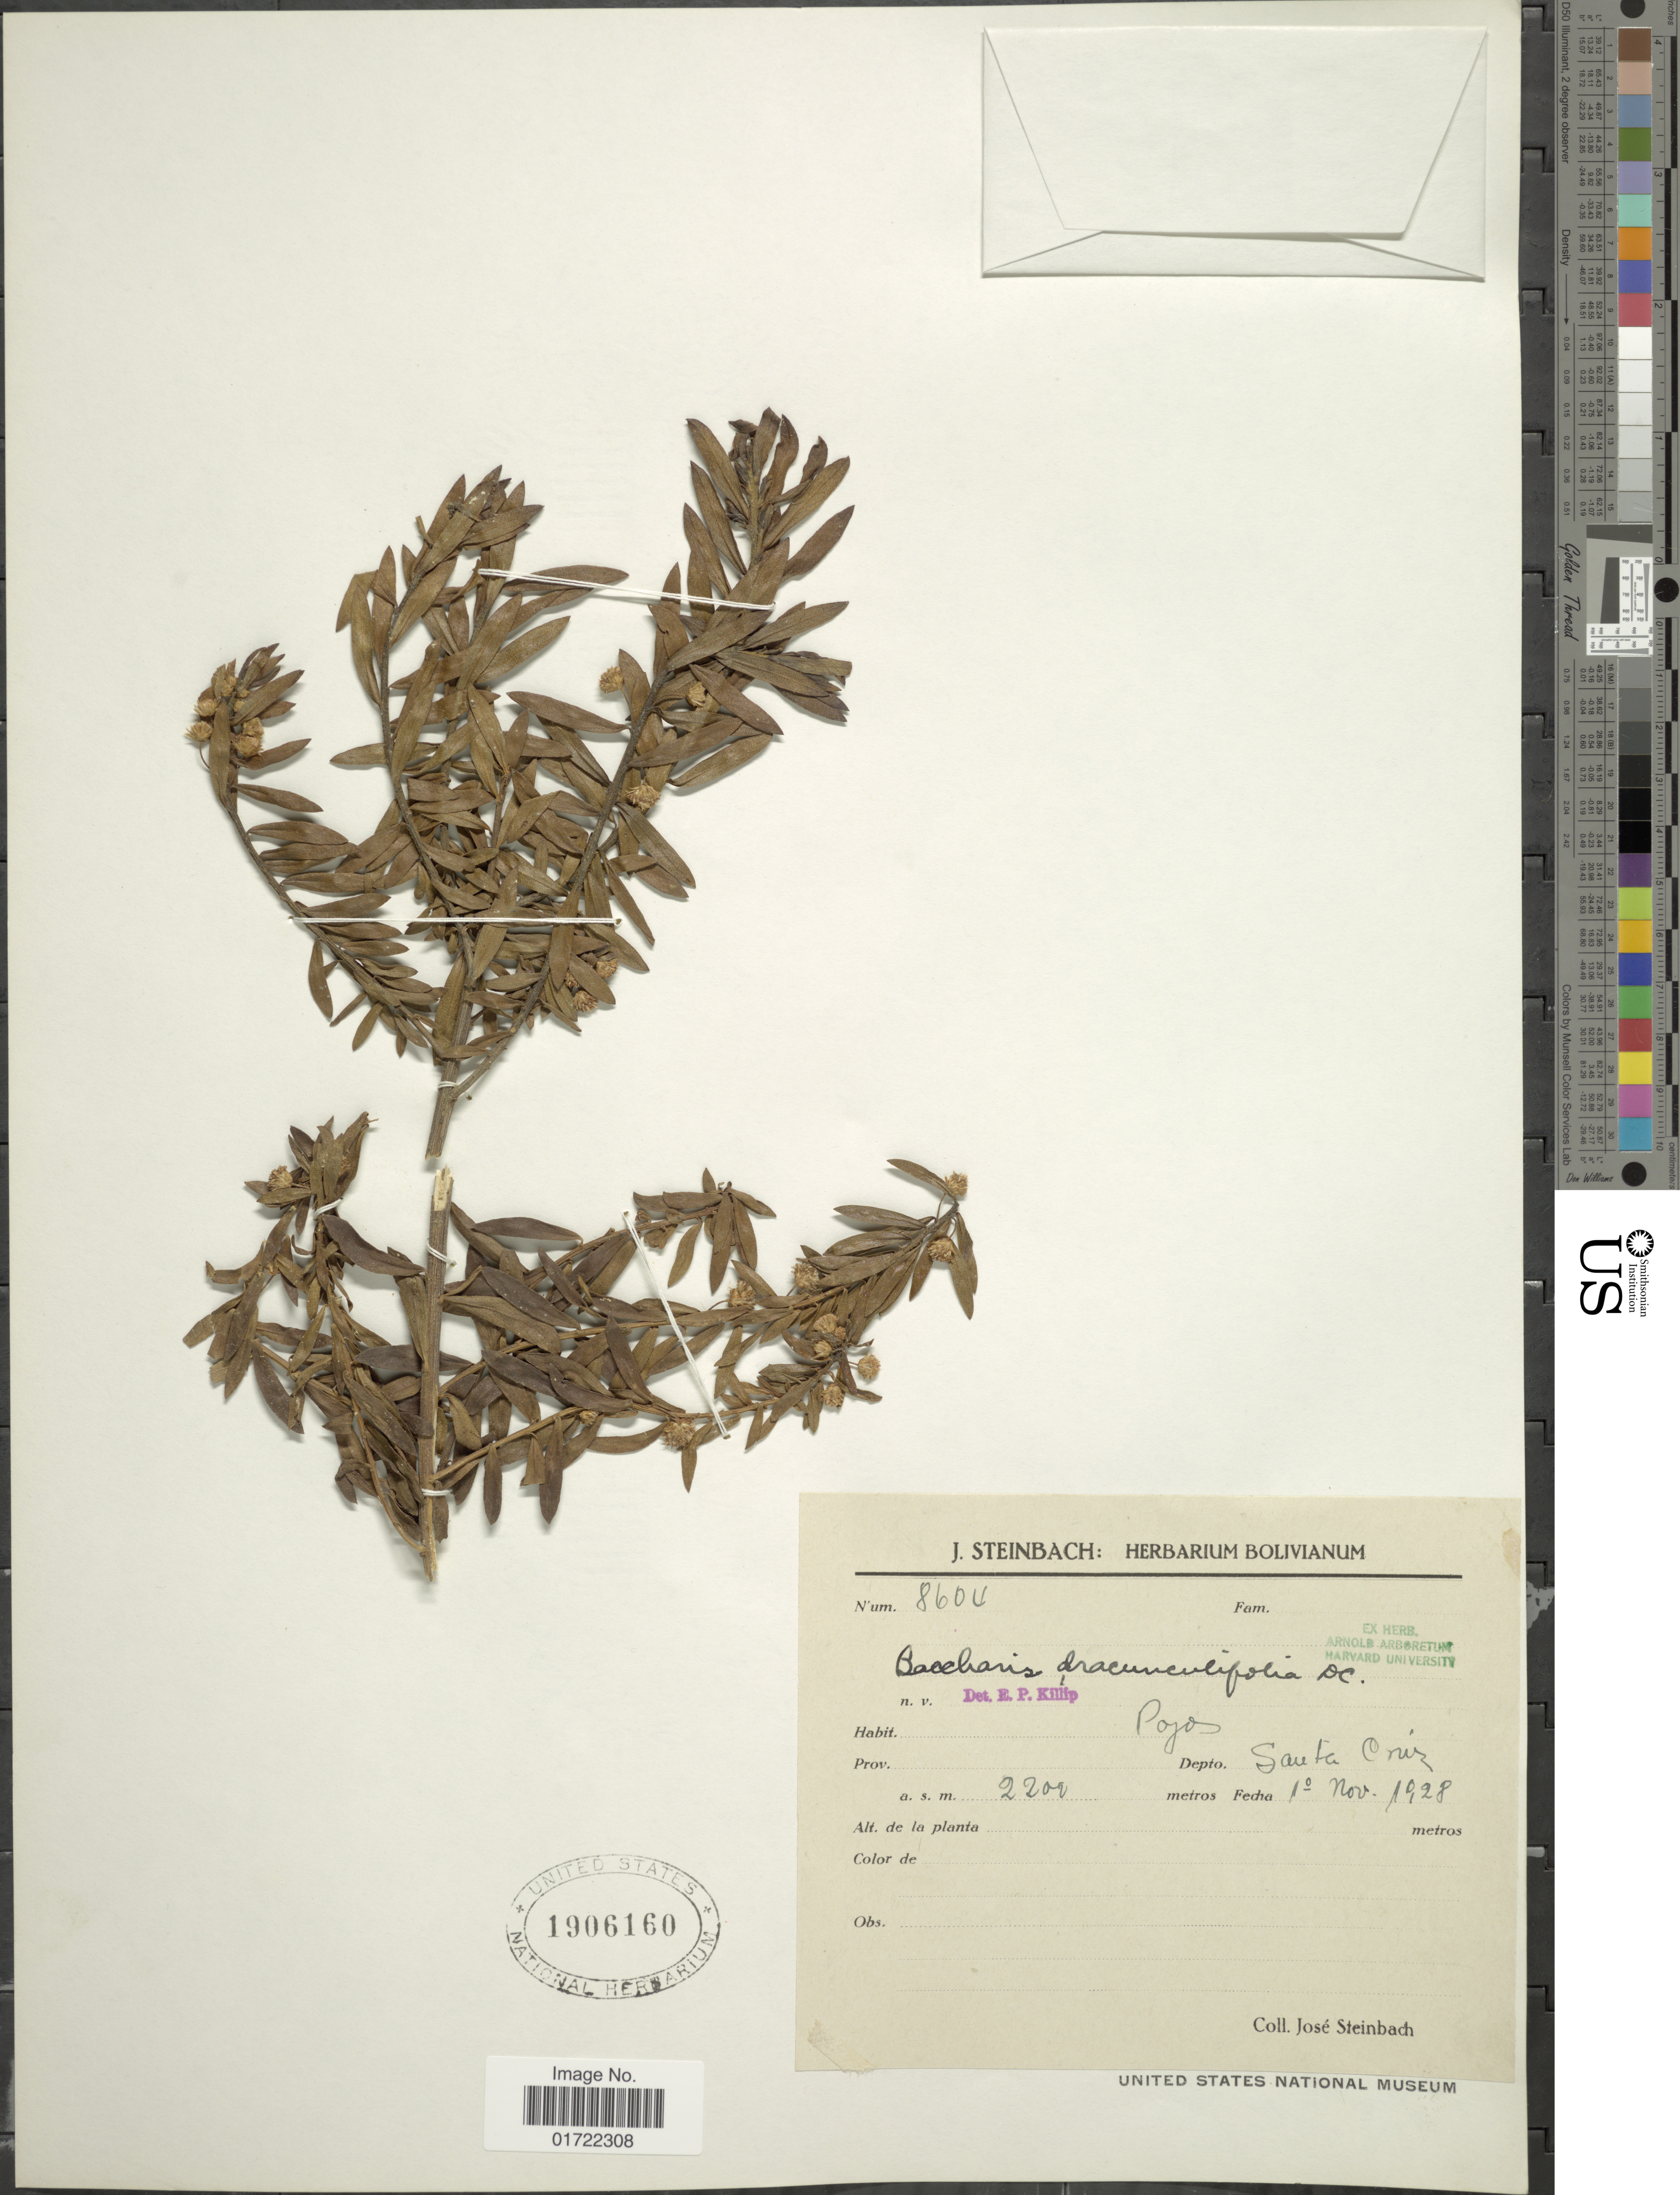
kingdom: Plantae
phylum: Tracheophyta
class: Magnoliopsida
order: Asterales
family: Asteraceae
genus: Baccharis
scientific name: Baccharis dracunculifolia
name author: DC.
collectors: J. Steinbach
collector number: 8604*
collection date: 1928-11-01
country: Bolivia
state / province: Santa Cruz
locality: Pojos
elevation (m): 2200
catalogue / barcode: US 1906160